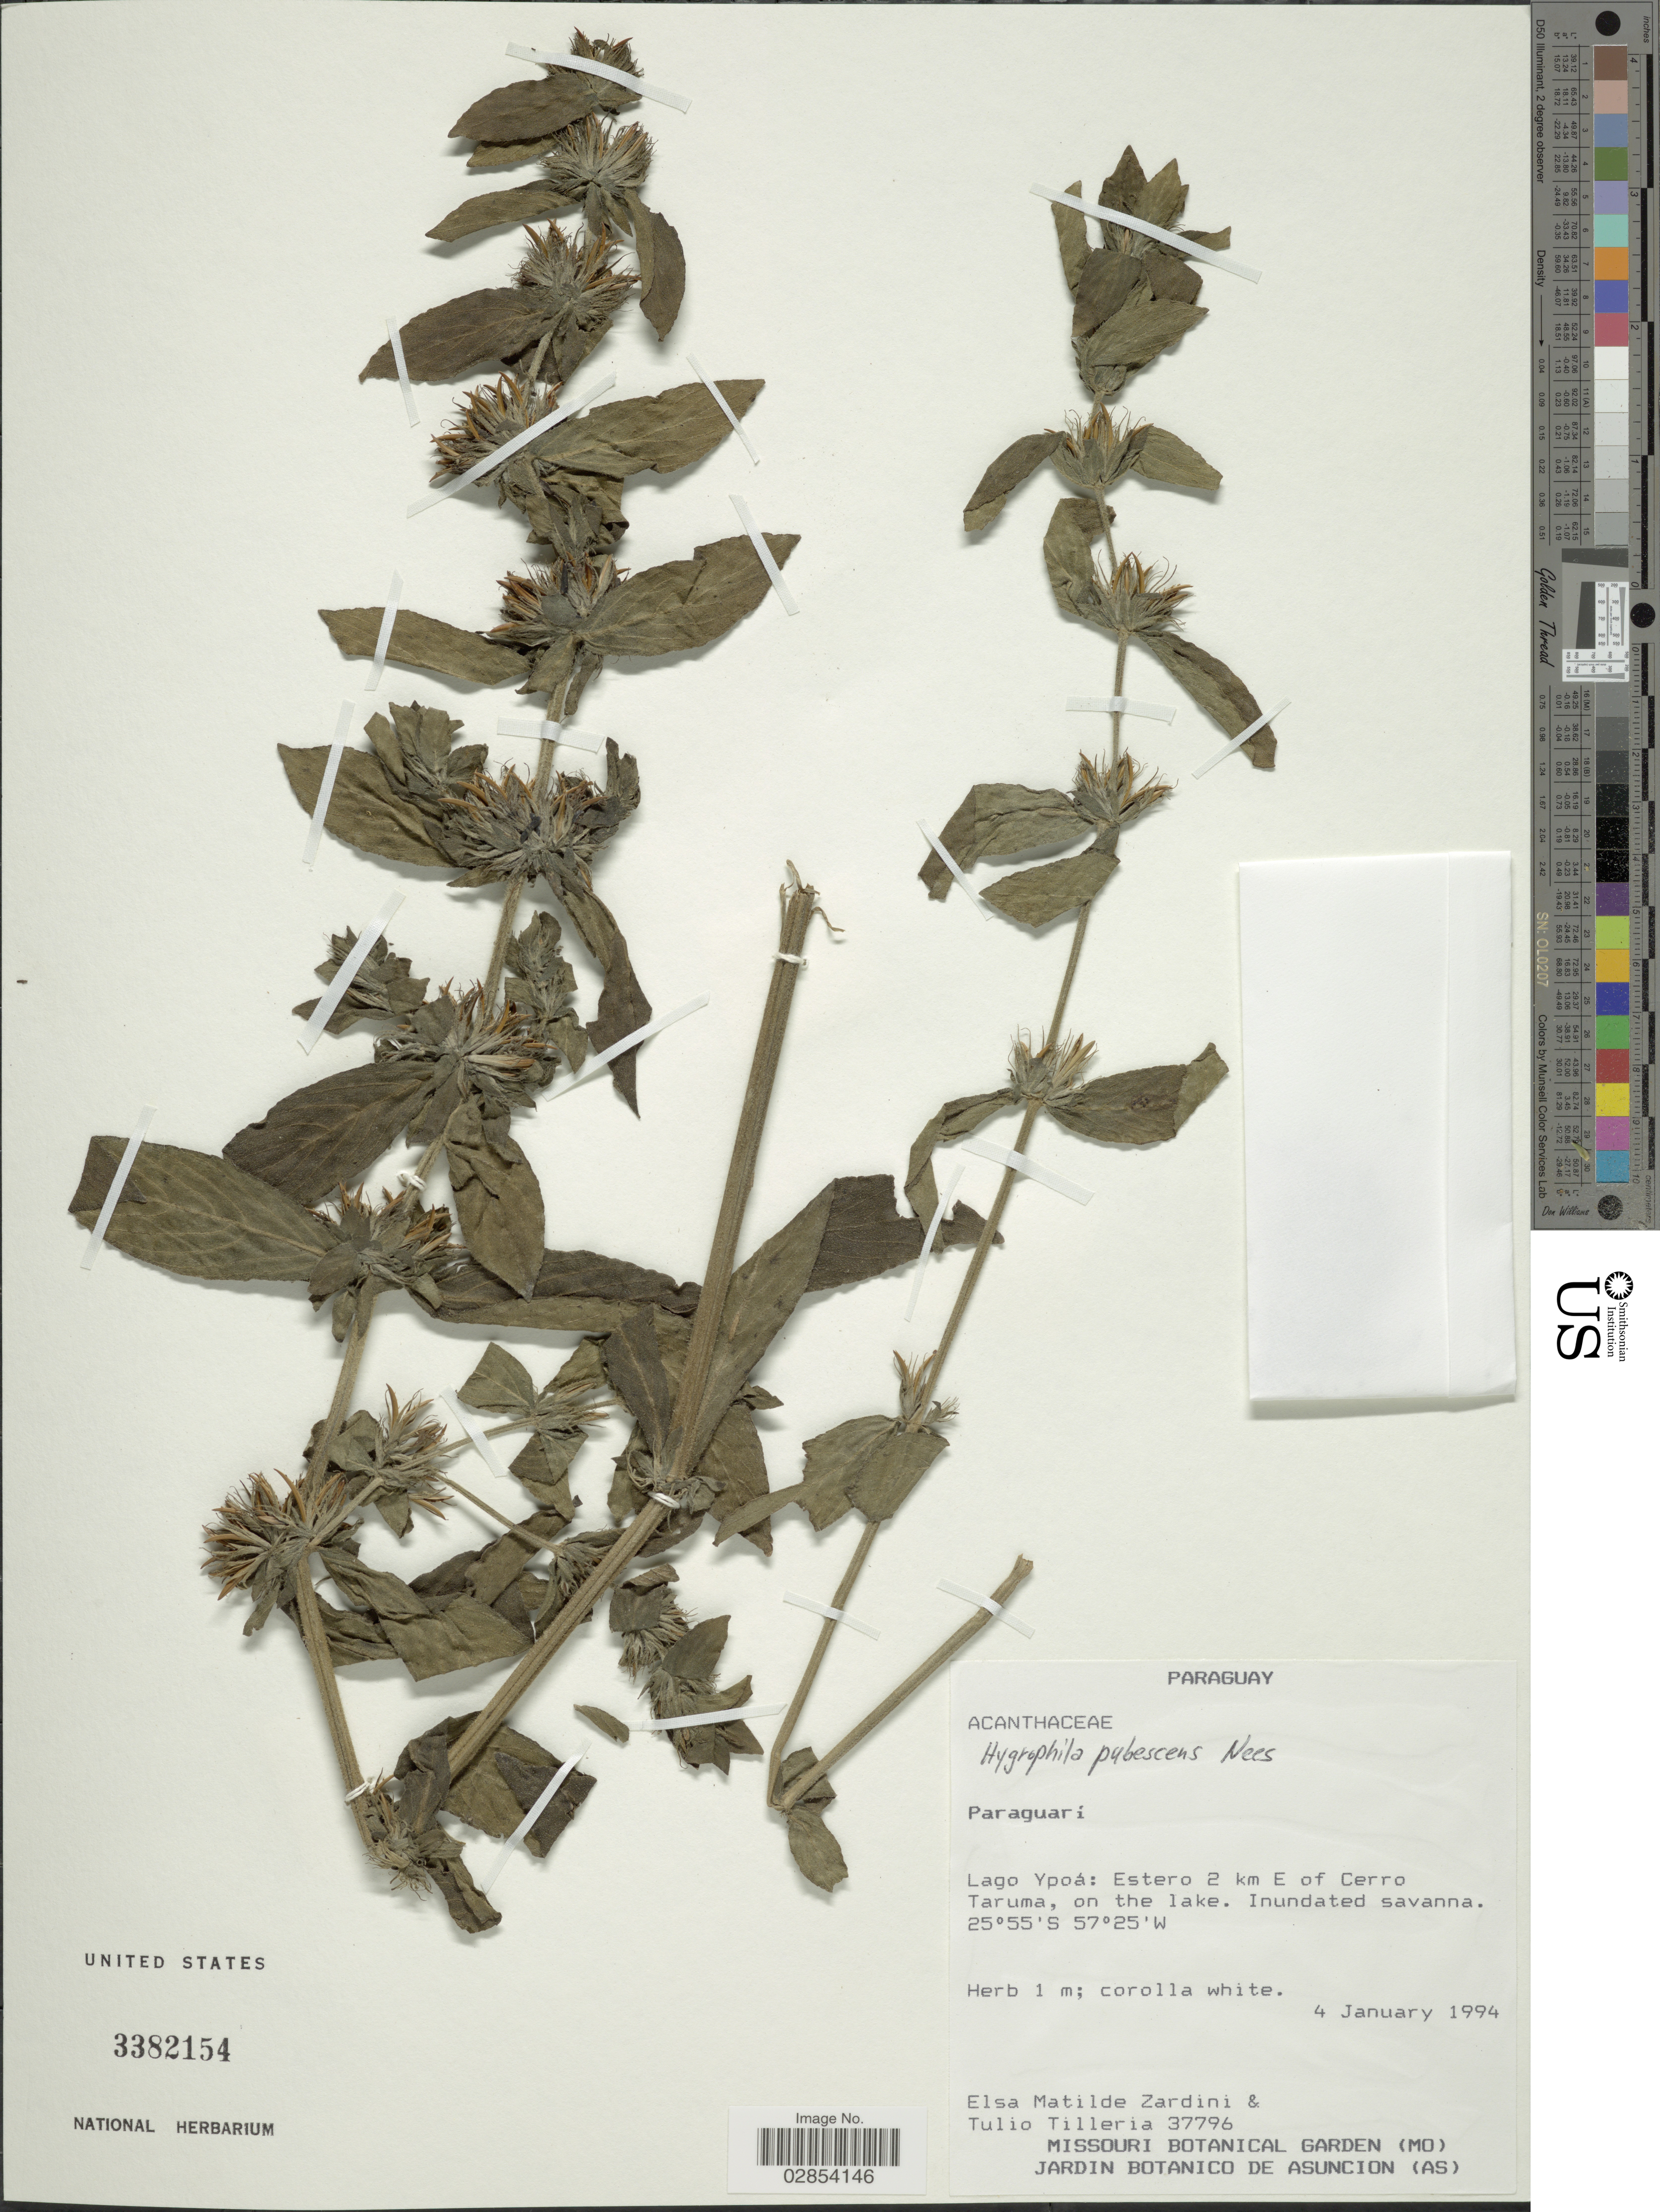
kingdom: Plantae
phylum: Tracheophyta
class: Magnoliopsida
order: Lamiales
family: Acanthaceae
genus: Hygrophila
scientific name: Hygrophila pubescens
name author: Nees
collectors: E. M. Zardini & T. Tilleria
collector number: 37796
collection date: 1994-01-04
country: Paraguay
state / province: Paraguari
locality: Lago Ypoá: Estero 2 km E of Cerro Taruma, on the lake.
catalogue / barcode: US 3382154